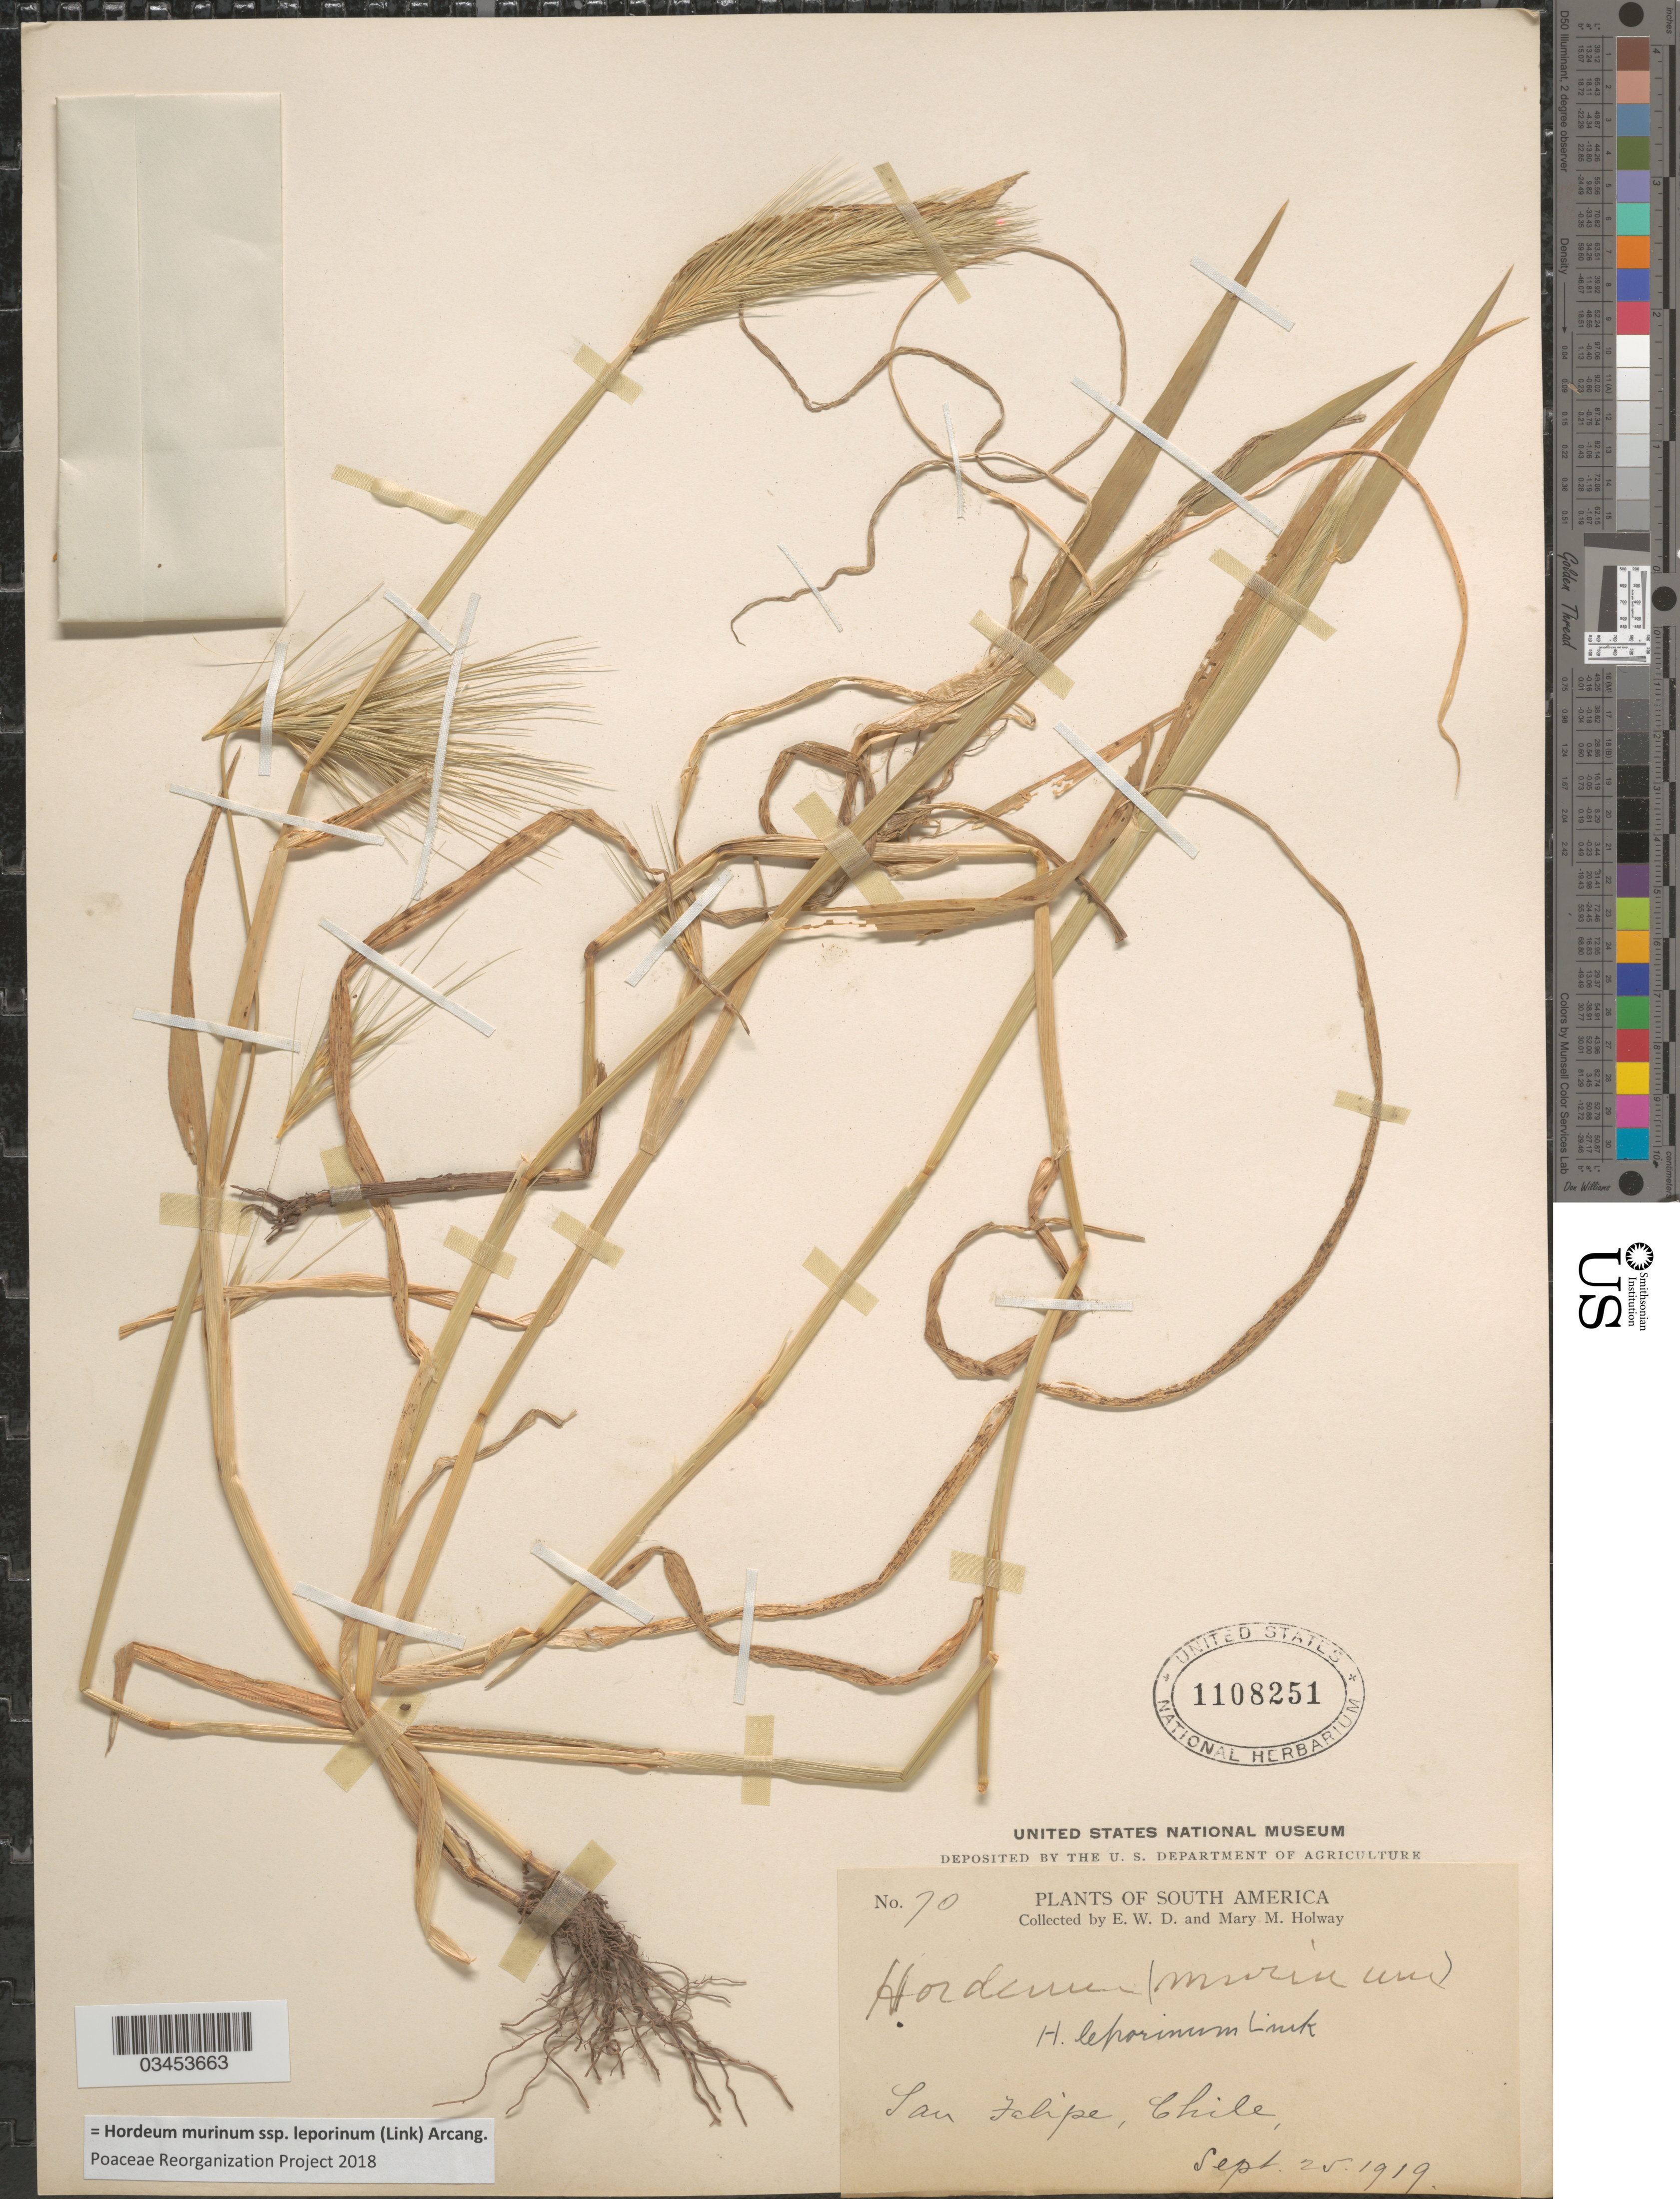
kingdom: Plantae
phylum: Tracheophyta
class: Liliopsida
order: Poales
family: Poaceae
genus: Hordeum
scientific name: Hordeum murinum subsp. leporinum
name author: (Link) Arcang.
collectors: E. W. D. Holway & M. M. Holway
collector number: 70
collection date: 1919-09-25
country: Chile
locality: San Felipe.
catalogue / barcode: US 1108251